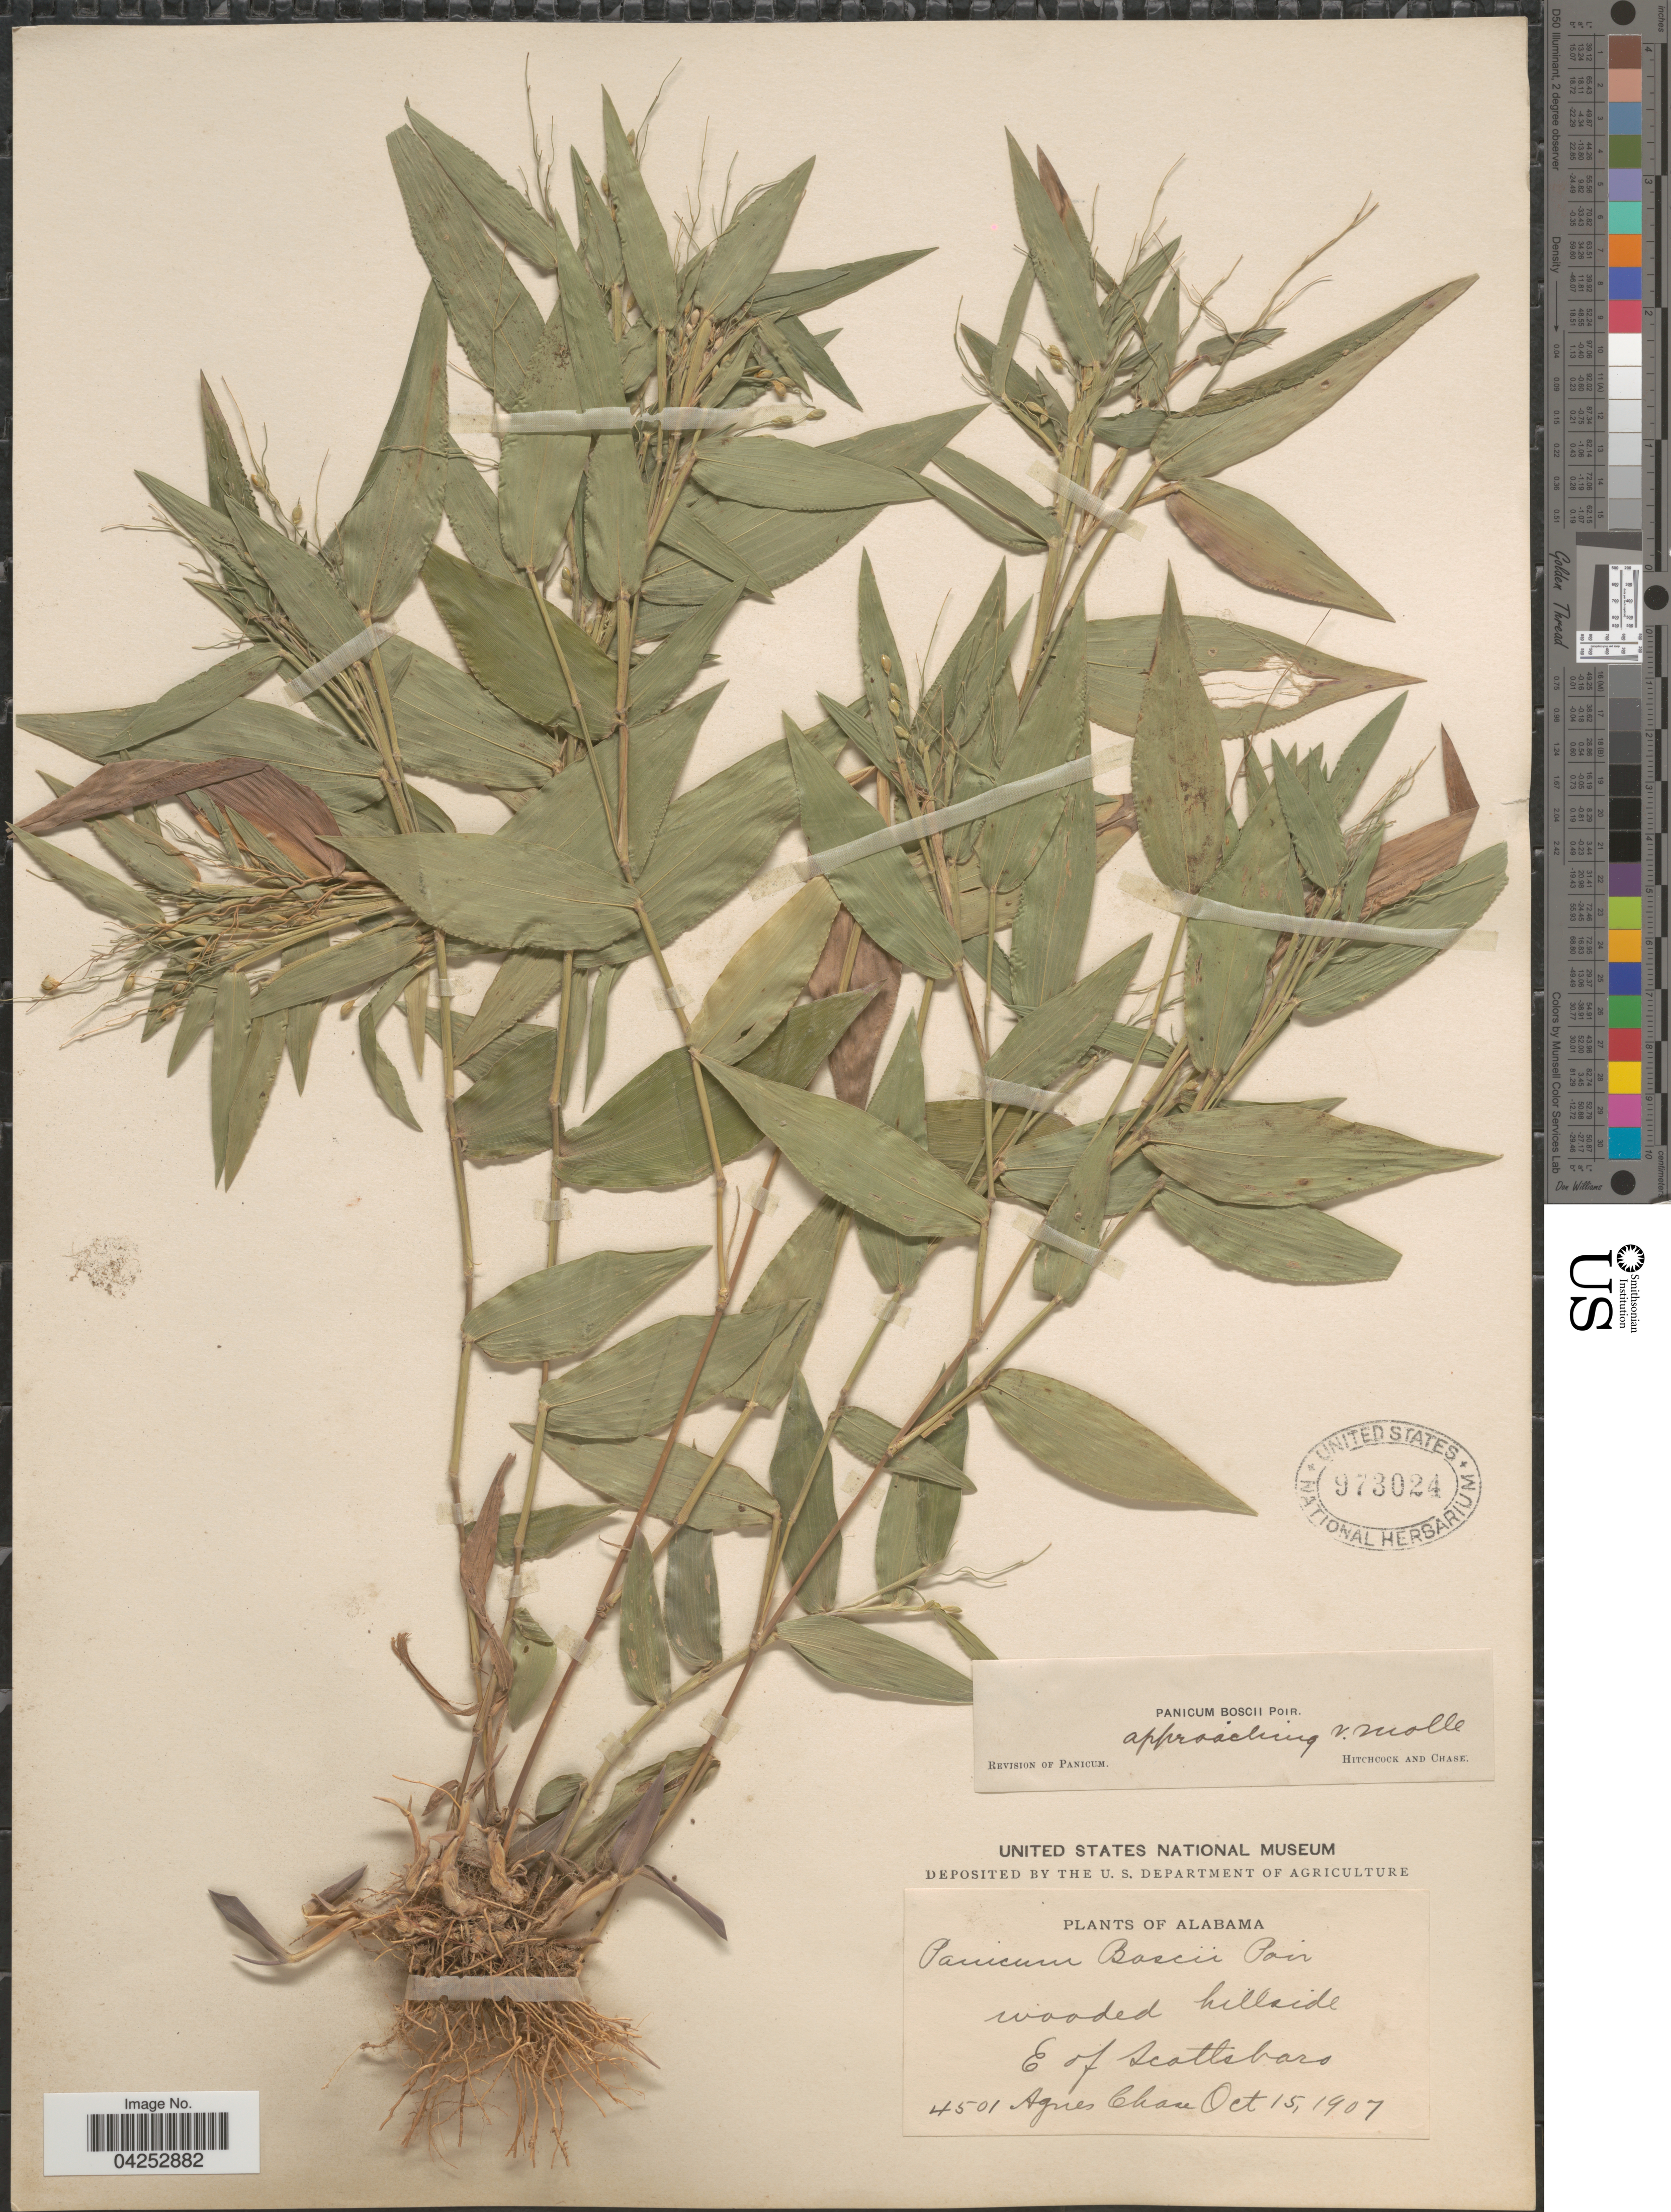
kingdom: Plantae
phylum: Tracheophyta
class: Liliopsida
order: Poales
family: Poaceae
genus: Dichanthelium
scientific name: Dichanthelium boscii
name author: (Poir.) Gould & C.A. Clark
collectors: A. Chase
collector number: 4501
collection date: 1907-10-15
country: United States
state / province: Alabama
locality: Wooded hillside E of Scottsboro.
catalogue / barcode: US 973024